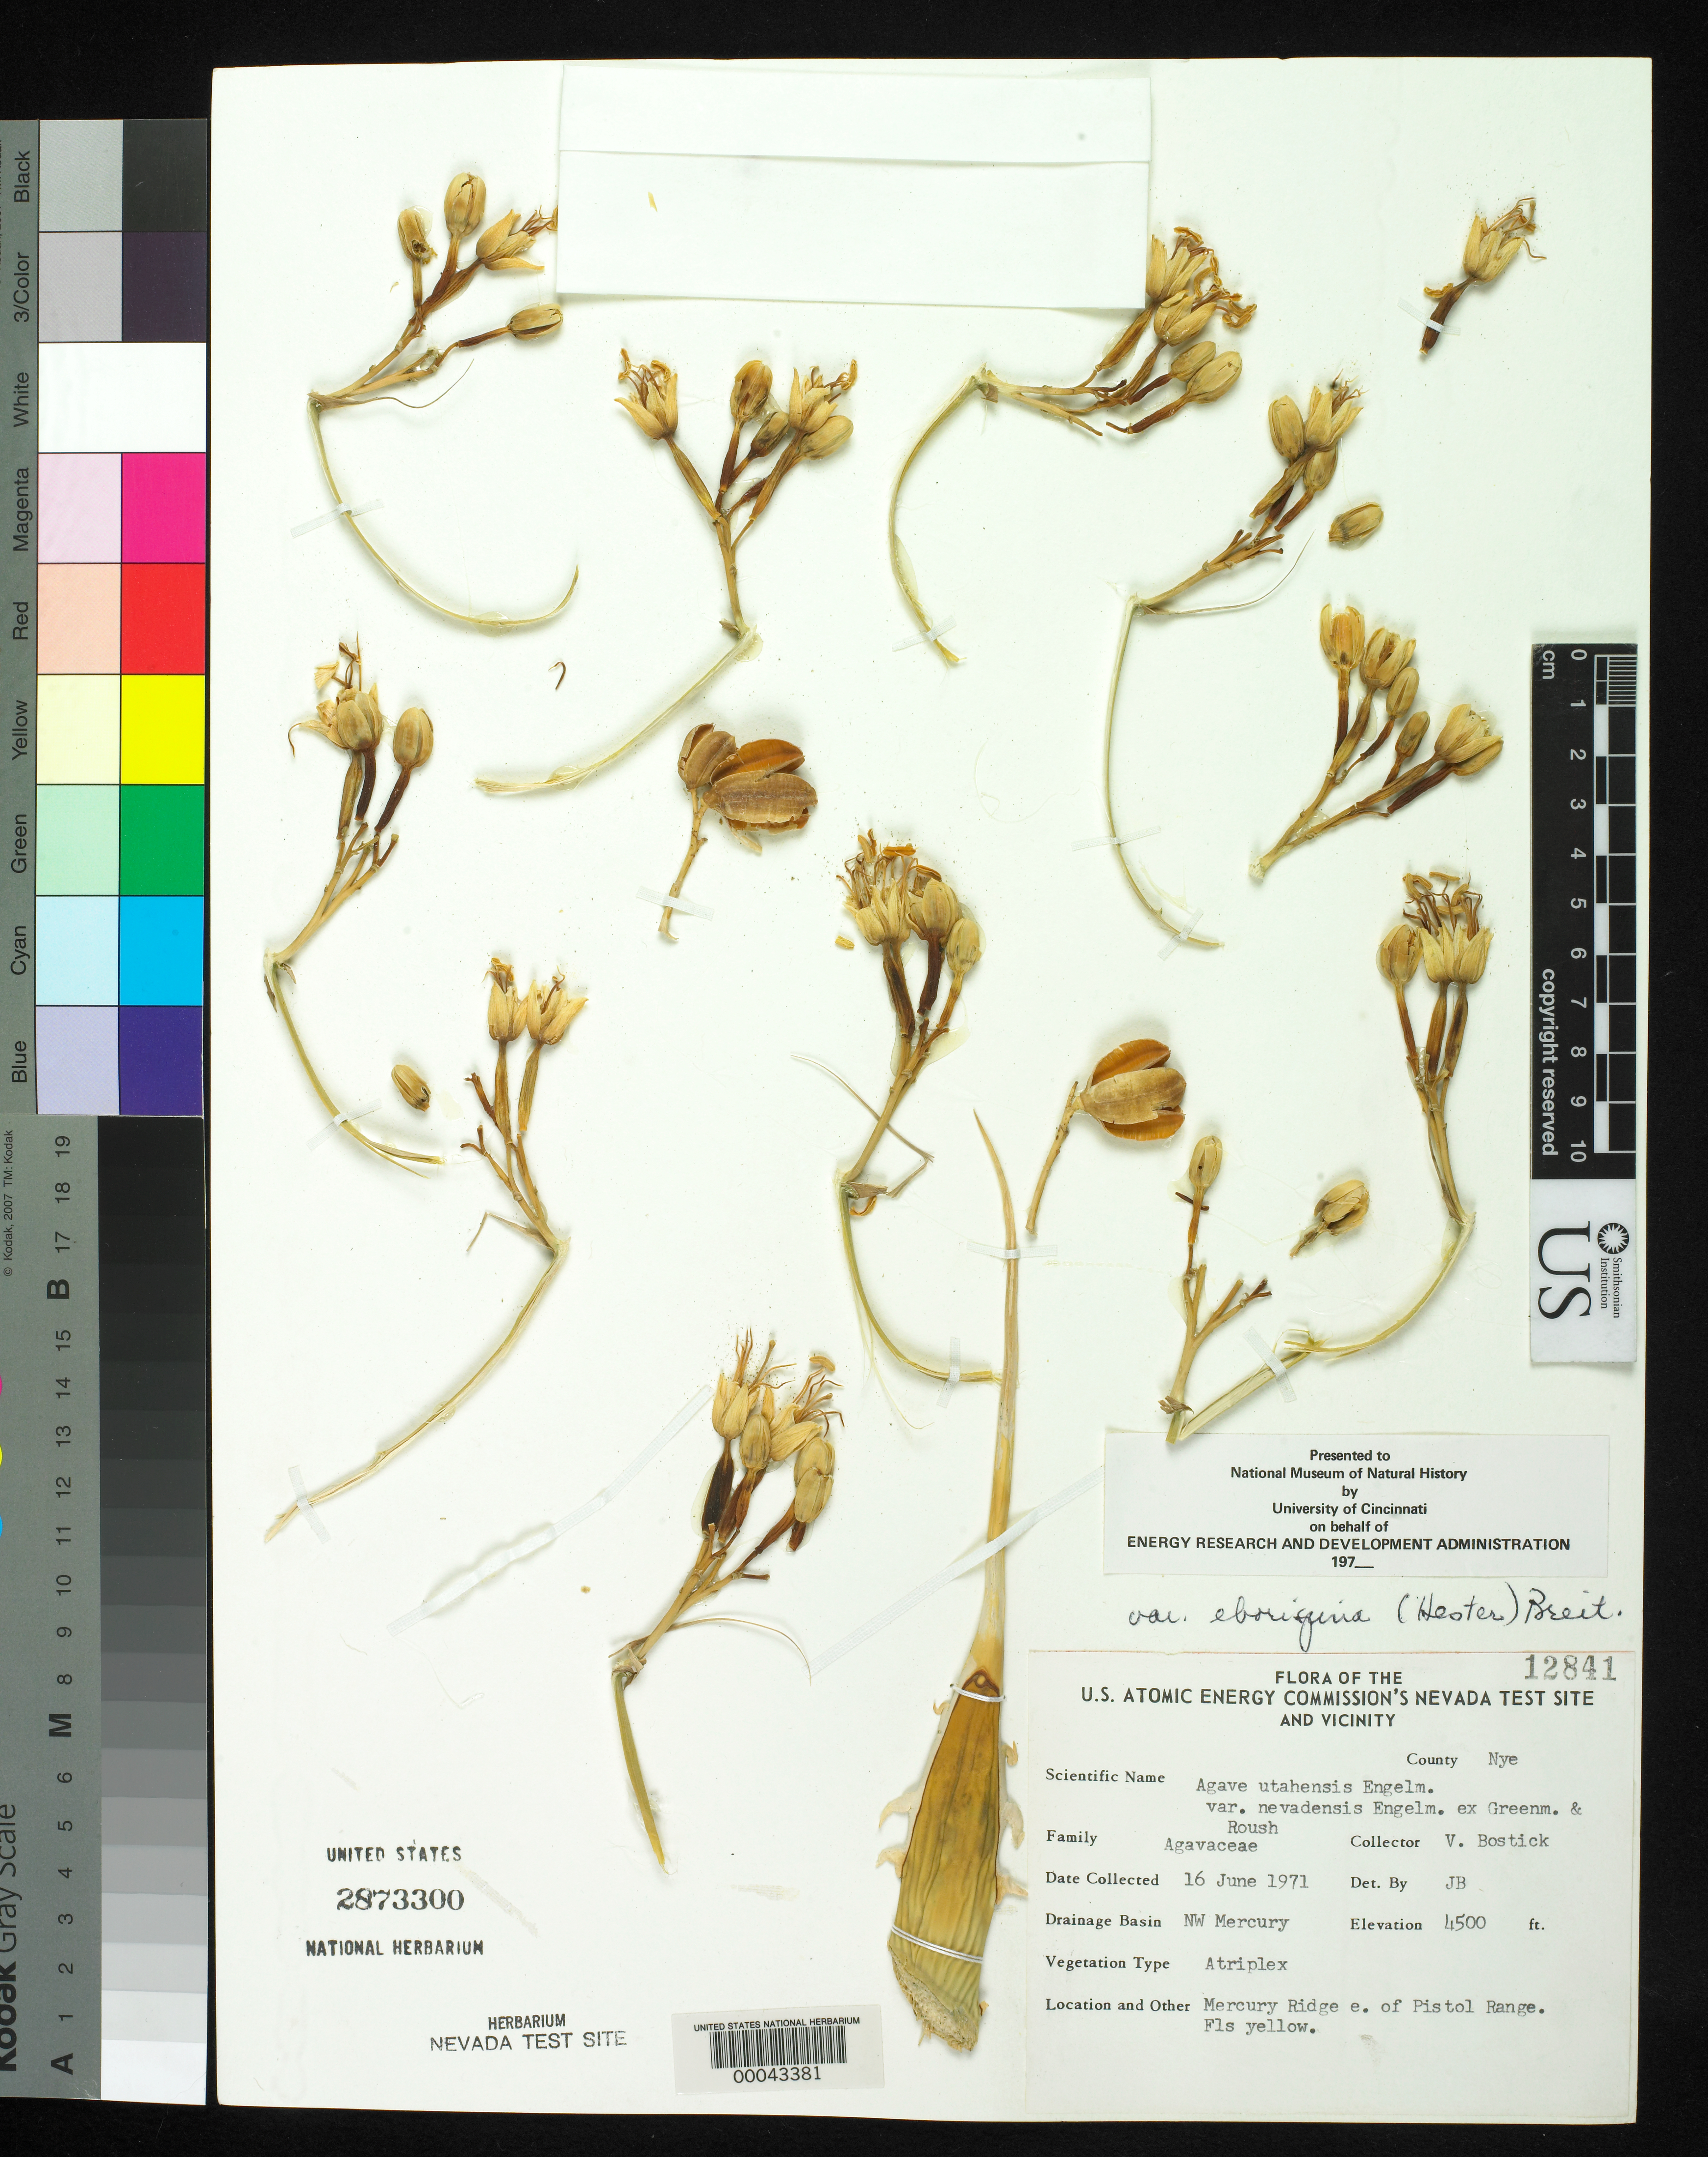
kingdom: Plantae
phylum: Tracheophyta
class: Liliopsida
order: Asparagales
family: Asparagaceae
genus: Agave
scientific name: Agave utahensis var. eborispina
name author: (Hester) Breitung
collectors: V. Bostick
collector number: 12841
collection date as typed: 16 Jun 1971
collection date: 1971-06-16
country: United States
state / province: Nevada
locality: Mercury ridge e of pistol range.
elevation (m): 1372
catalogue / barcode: US 2873300